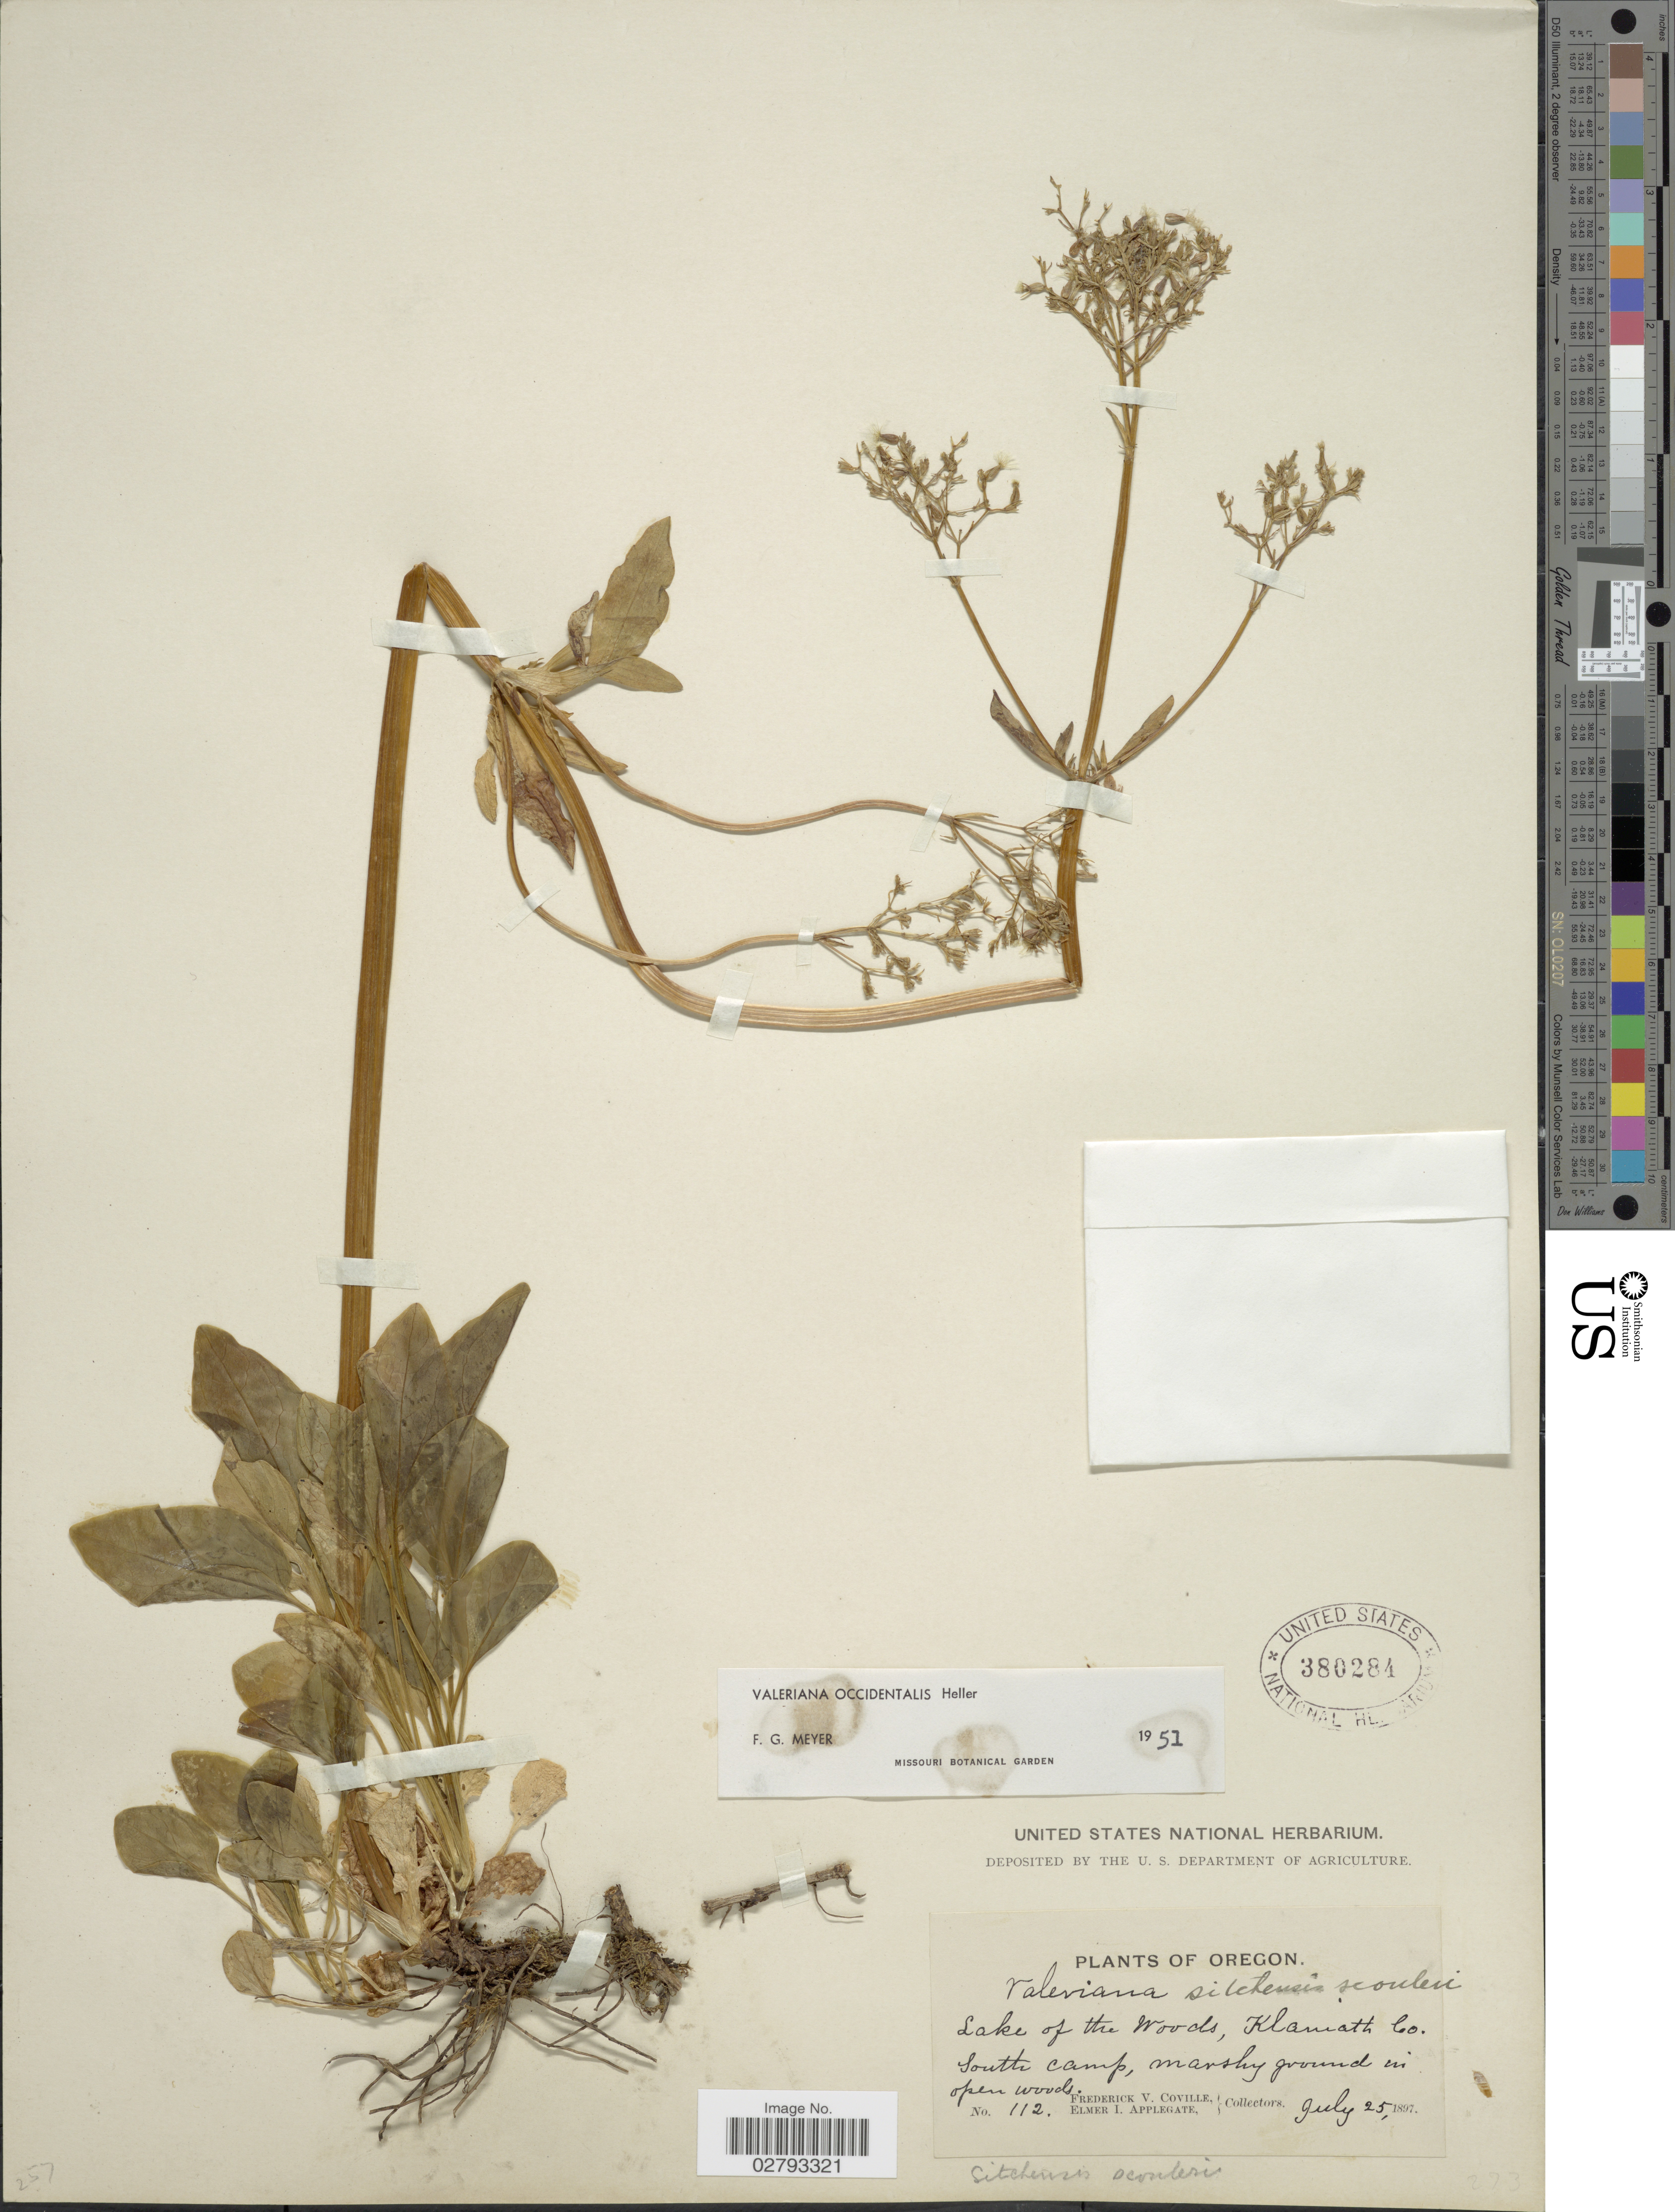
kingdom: Plantae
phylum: Tracheophyta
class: Magnoliopsida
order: Dipsacales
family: Caprifoliaceae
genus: Valeriana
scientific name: Valeriana occidentalis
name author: A. Heller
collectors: F. V. Coville & E. I. Applegate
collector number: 112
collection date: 1897-07-25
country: United States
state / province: Oregon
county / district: Klamath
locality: Lake of the Woods, Klamath Co., South Camp.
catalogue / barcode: US 380284